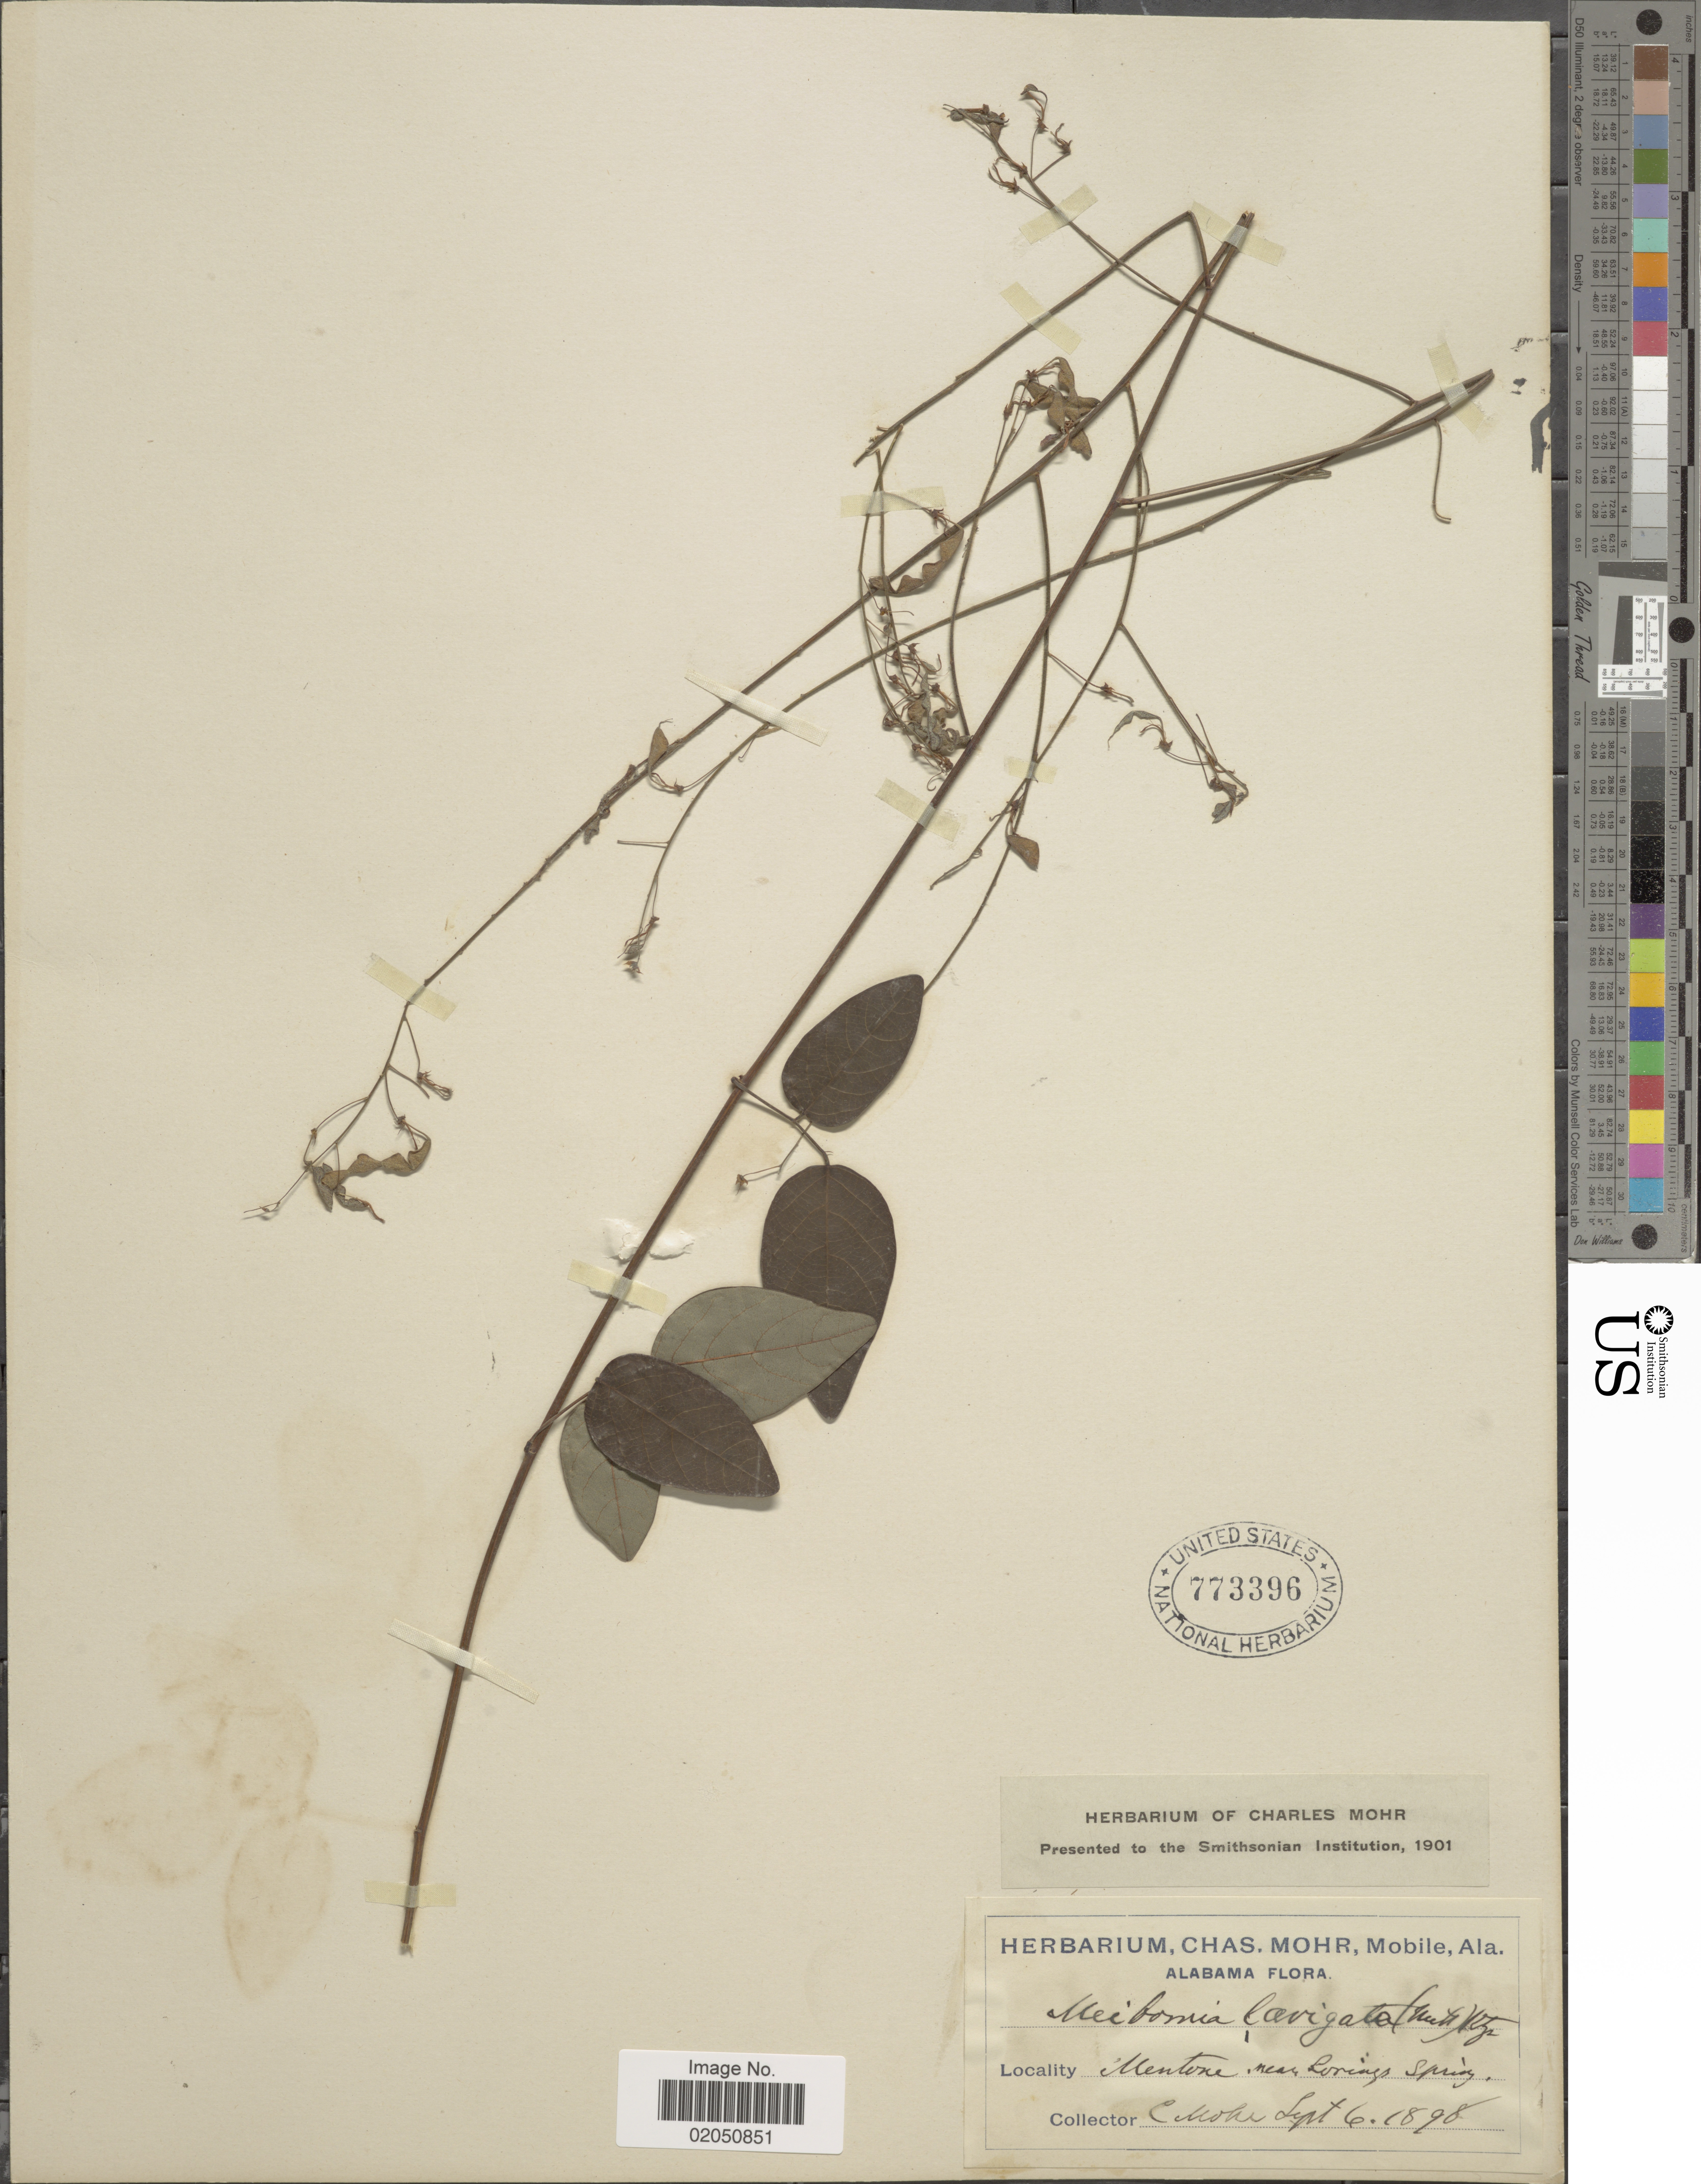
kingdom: Plantae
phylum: Tracheophyta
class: Magnoliopsida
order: Fabales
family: Fabaceae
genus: Desmodium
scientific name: Desmodium laevigatum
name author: (Nutt.) DC.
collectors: C. T. Mohr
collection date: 1898-09-06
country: United States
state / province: Alabama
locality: Mentone, near Lorings Spring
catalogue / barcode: US 773396